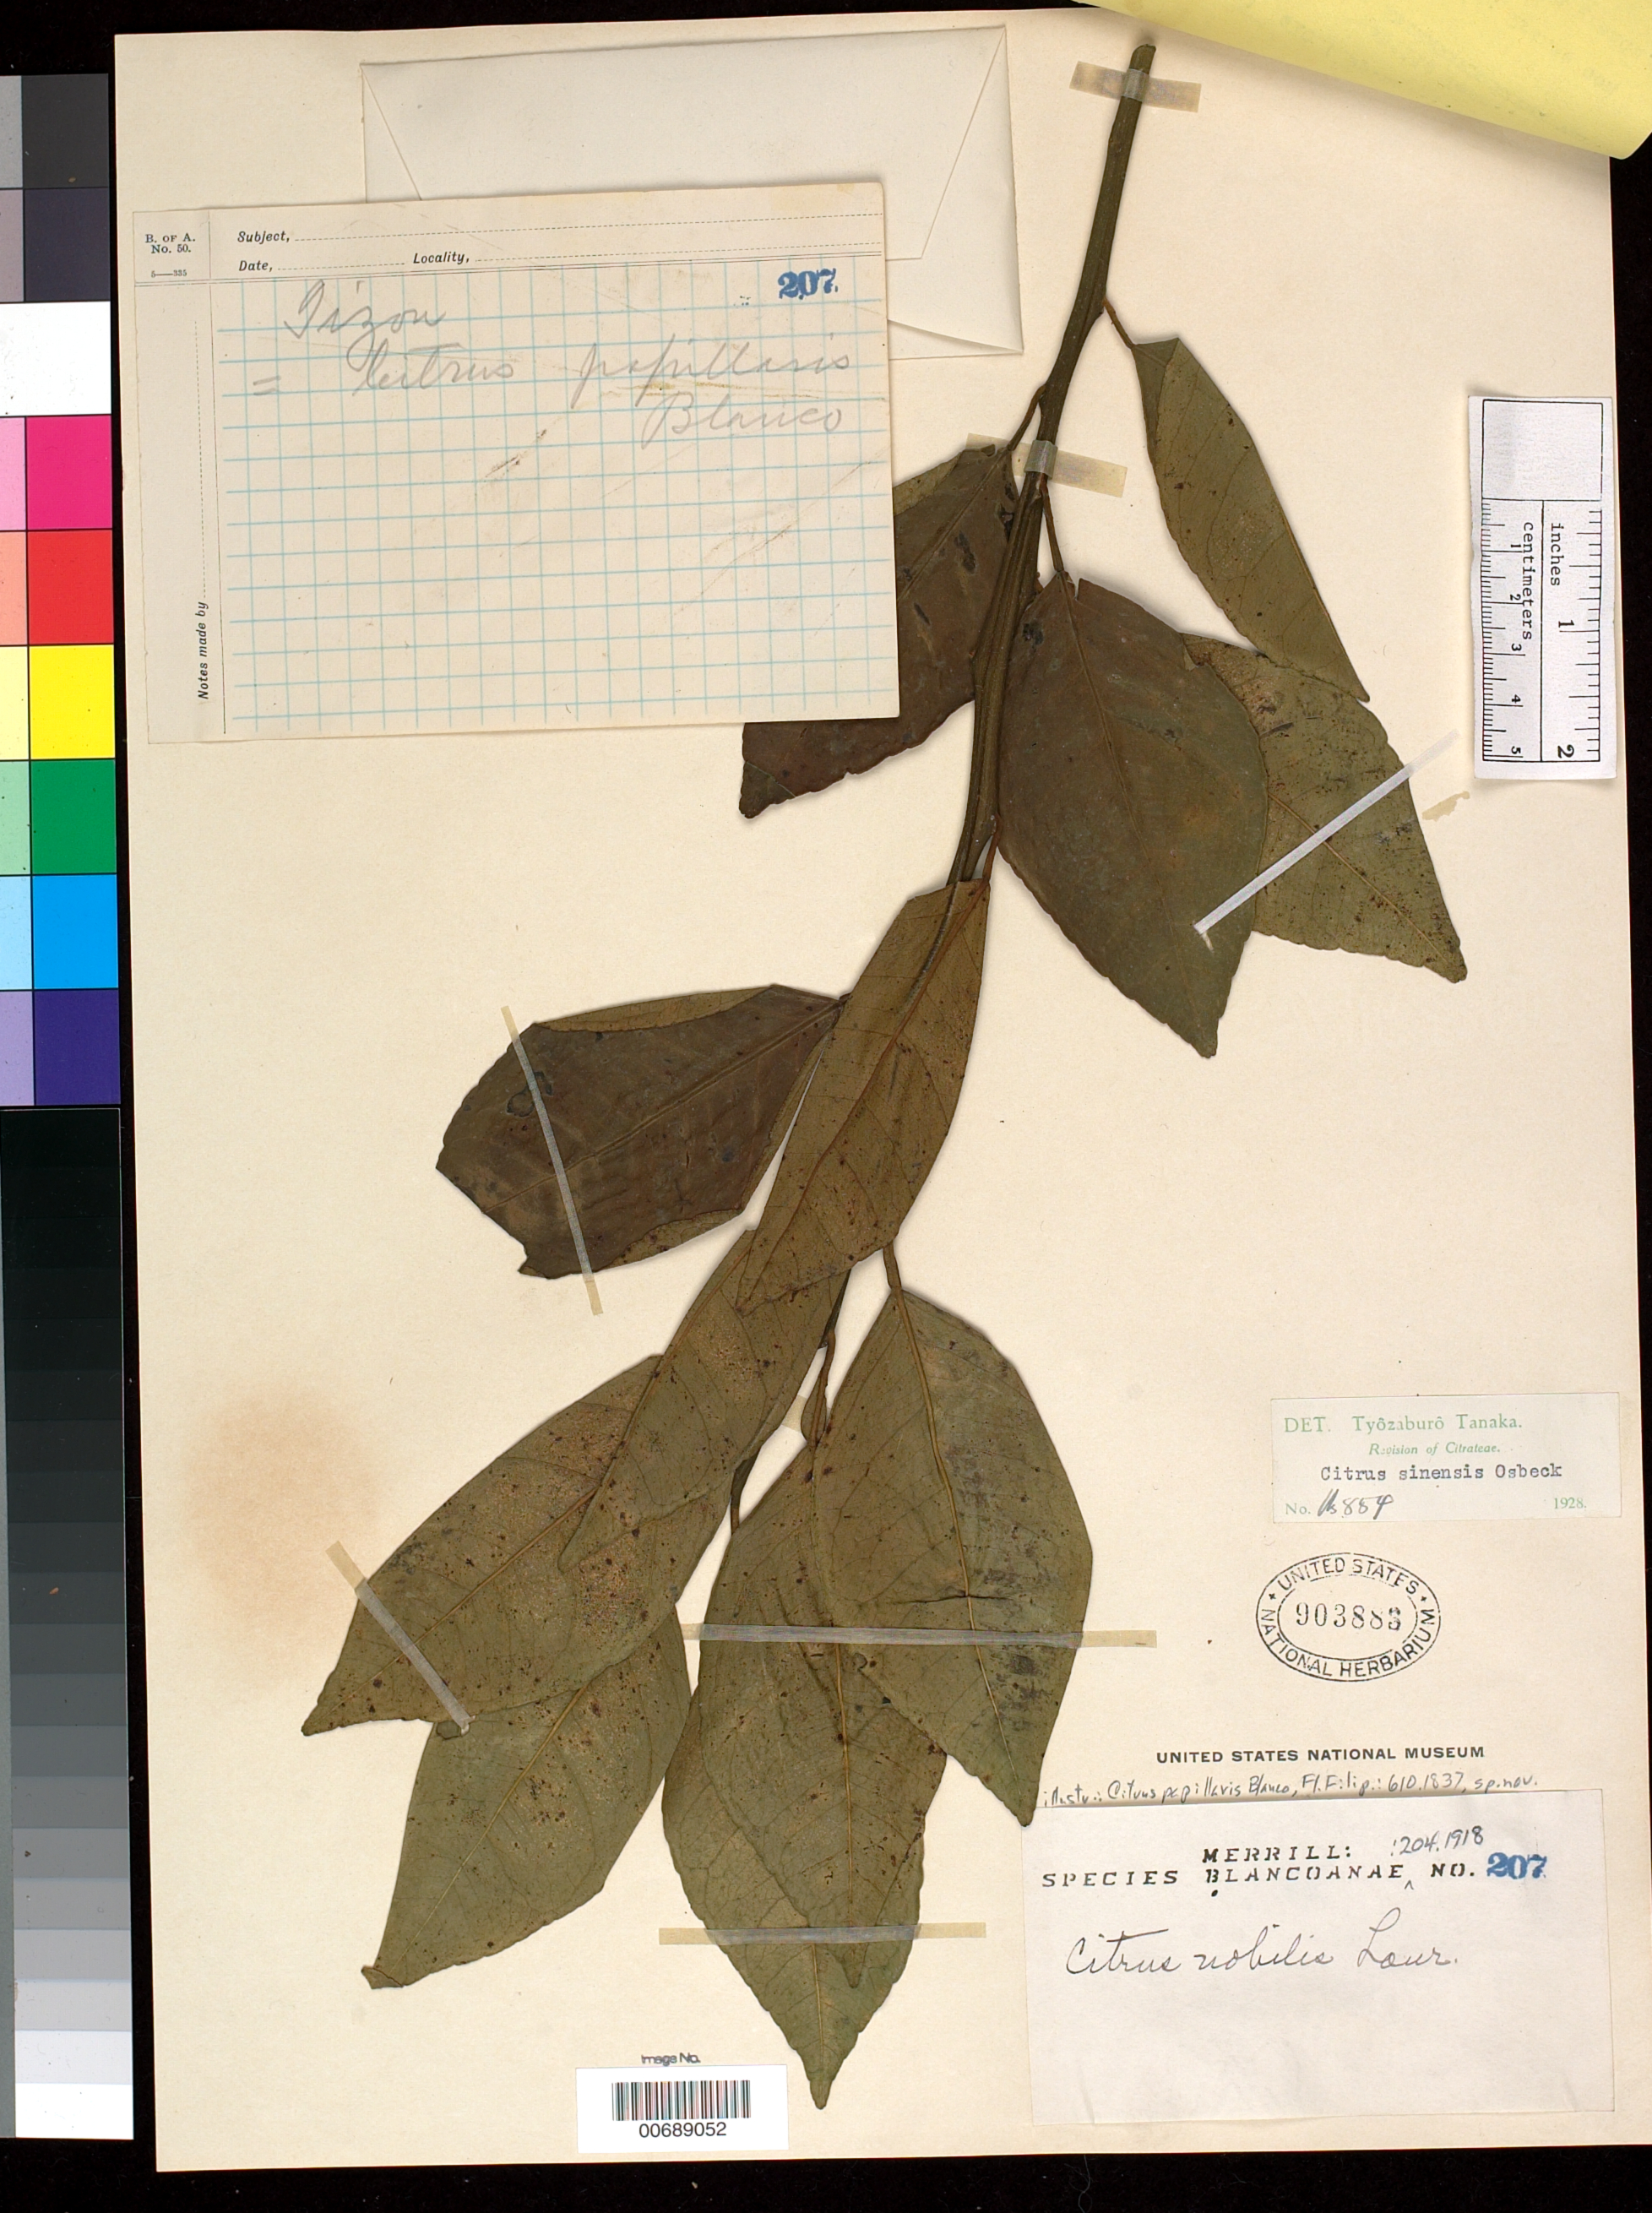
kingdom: Plantae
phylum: Tracheophyta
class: Magnoliopsida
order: Sapindales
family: Rutaceae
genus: Citrus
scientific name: Citrus x sinensis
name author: (L.) Osbeck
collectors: P. J. Wester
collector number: Sp. Blancoan. 0207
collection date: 1914-11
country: Philippines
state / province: Central Luzon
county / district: Bataan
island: Luzon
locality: Lamao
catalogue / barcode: US 903883